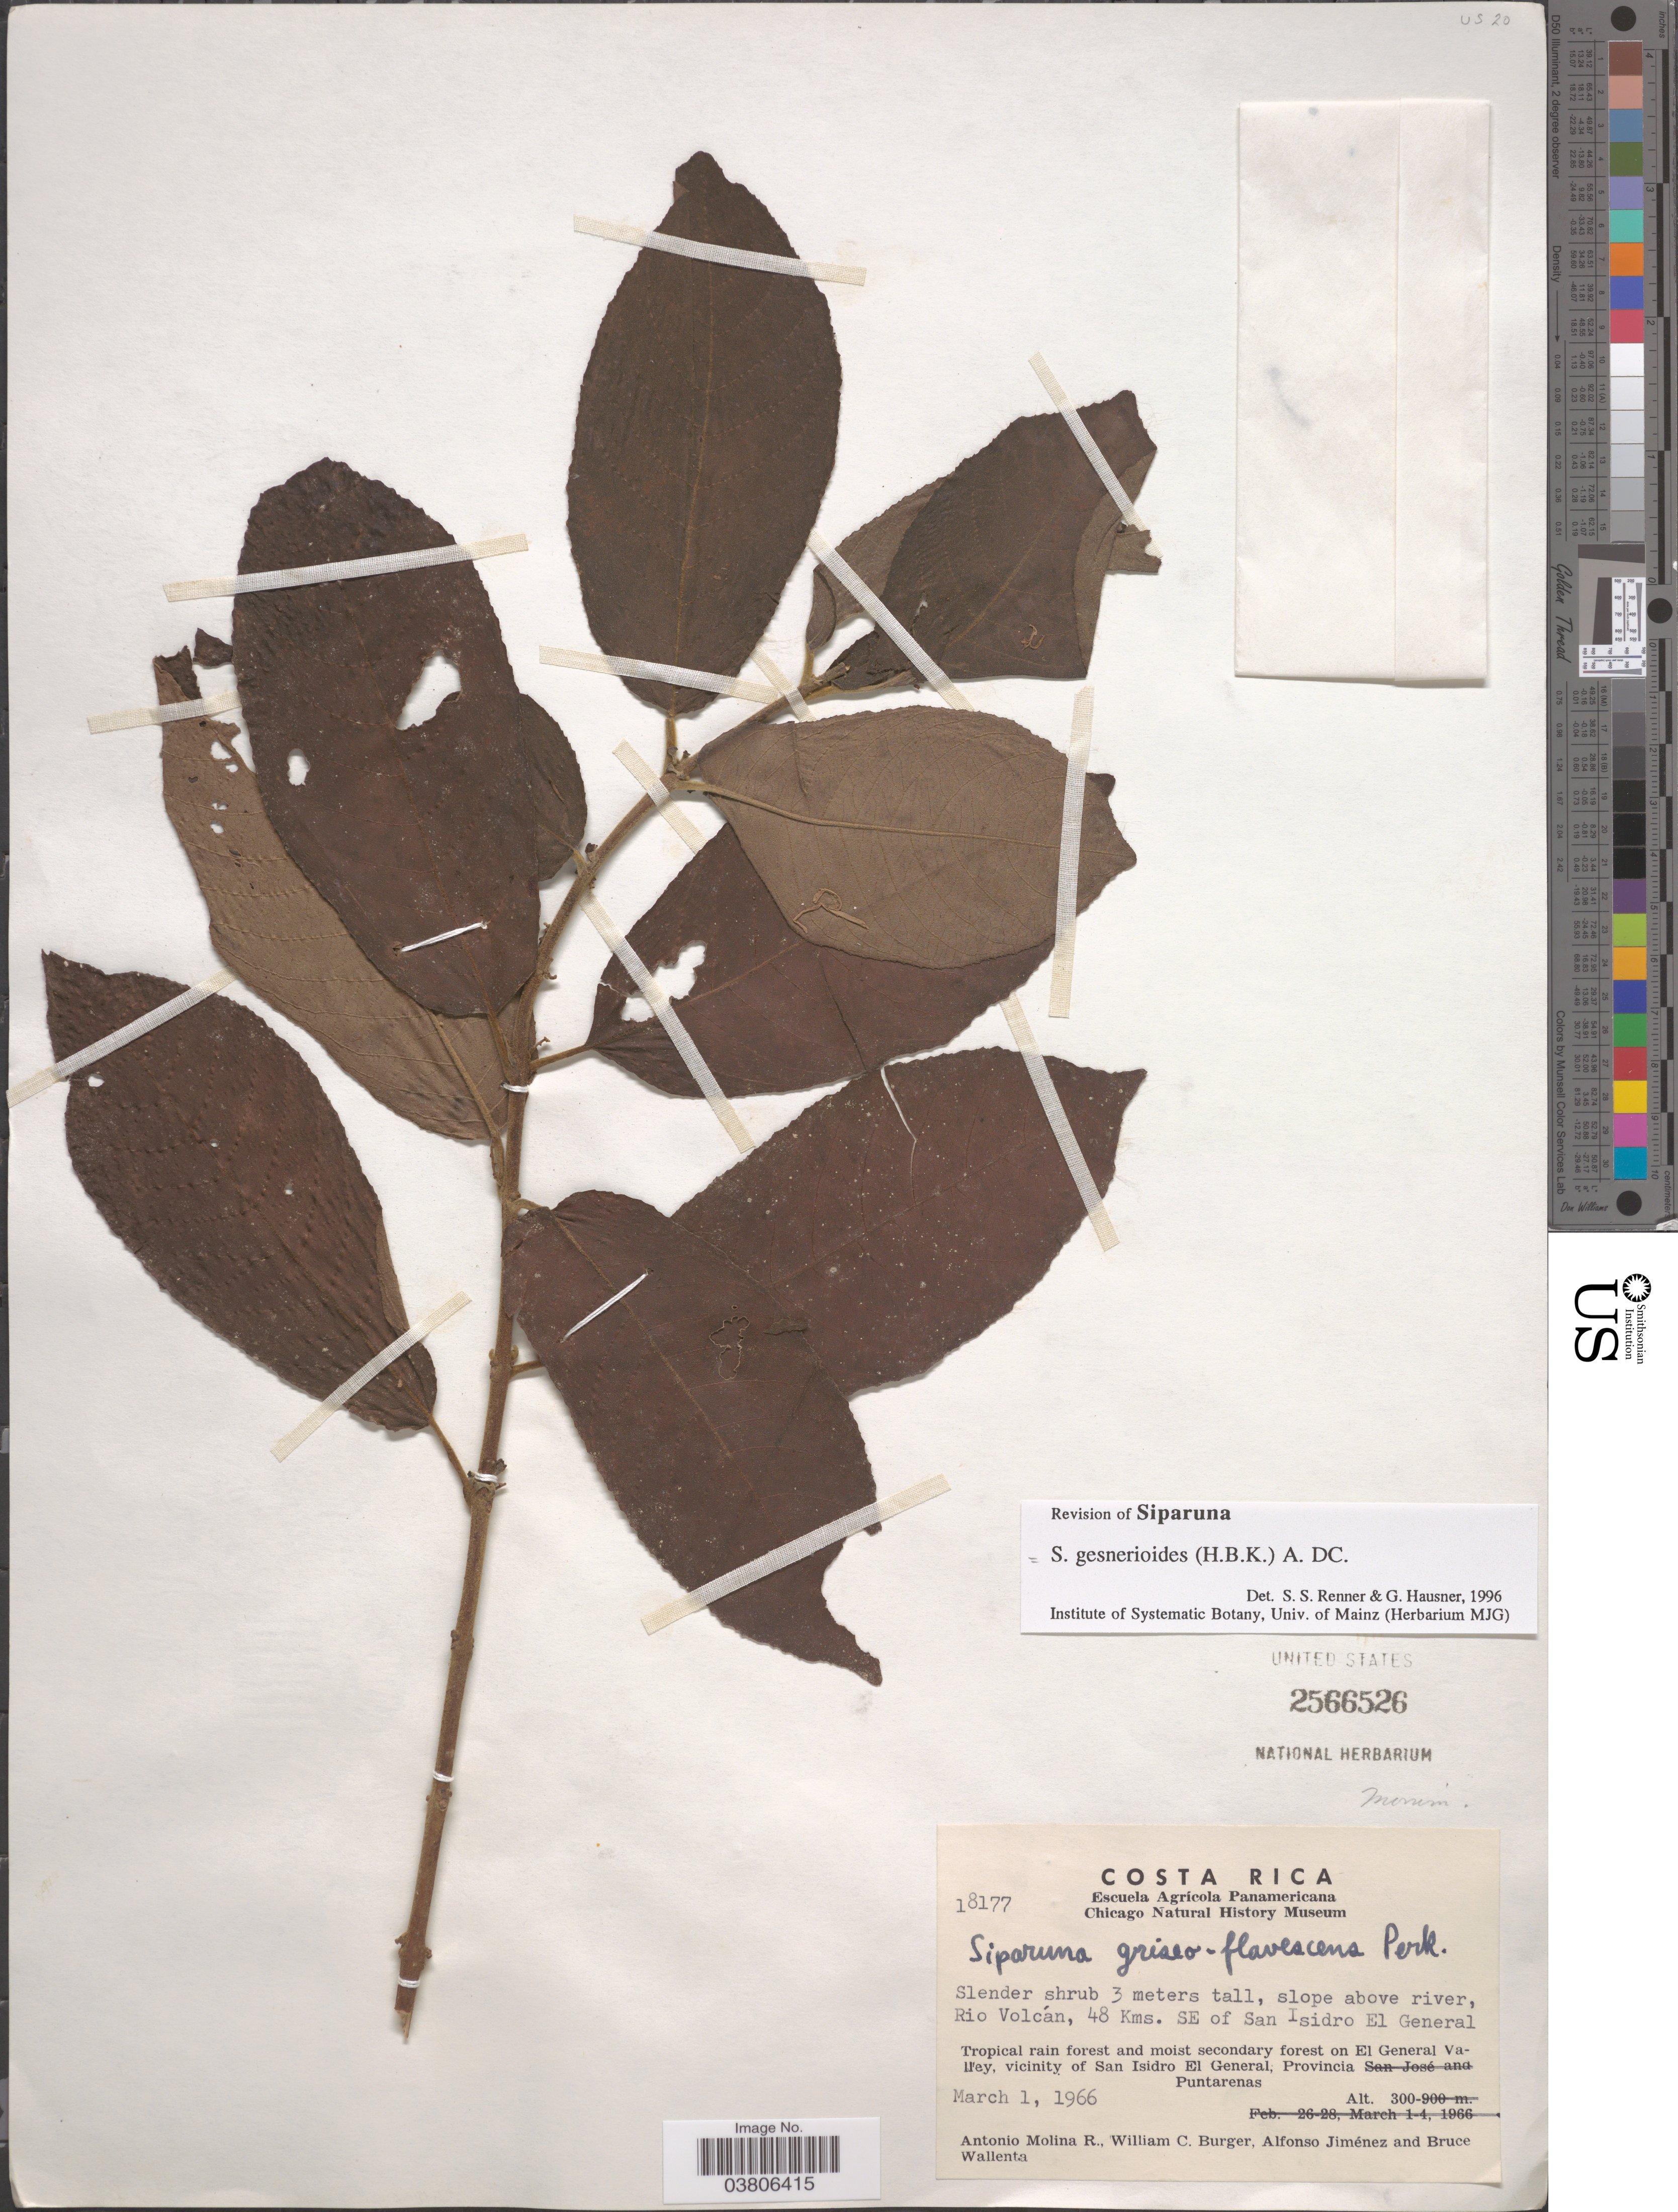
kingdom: Plantae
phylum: Tracheophyta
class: Magnoliopsida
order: Laurales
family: Siparunaceae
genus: Siparuna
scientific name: Siparuna gesnerioides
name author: (Kunth) A. DC.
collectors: A. Molina R., W. Burger, A. Jiménez & B. Wallenta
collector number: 18177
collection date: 1966-03-01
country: Costa Rica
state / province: Puntarenas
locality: Slope above river, Rio Volcán, 48 Kms. SE of San Isidro El General. On El General Valley, vicinity of San Isidro El General.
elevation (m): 300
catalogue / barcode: US 2566526